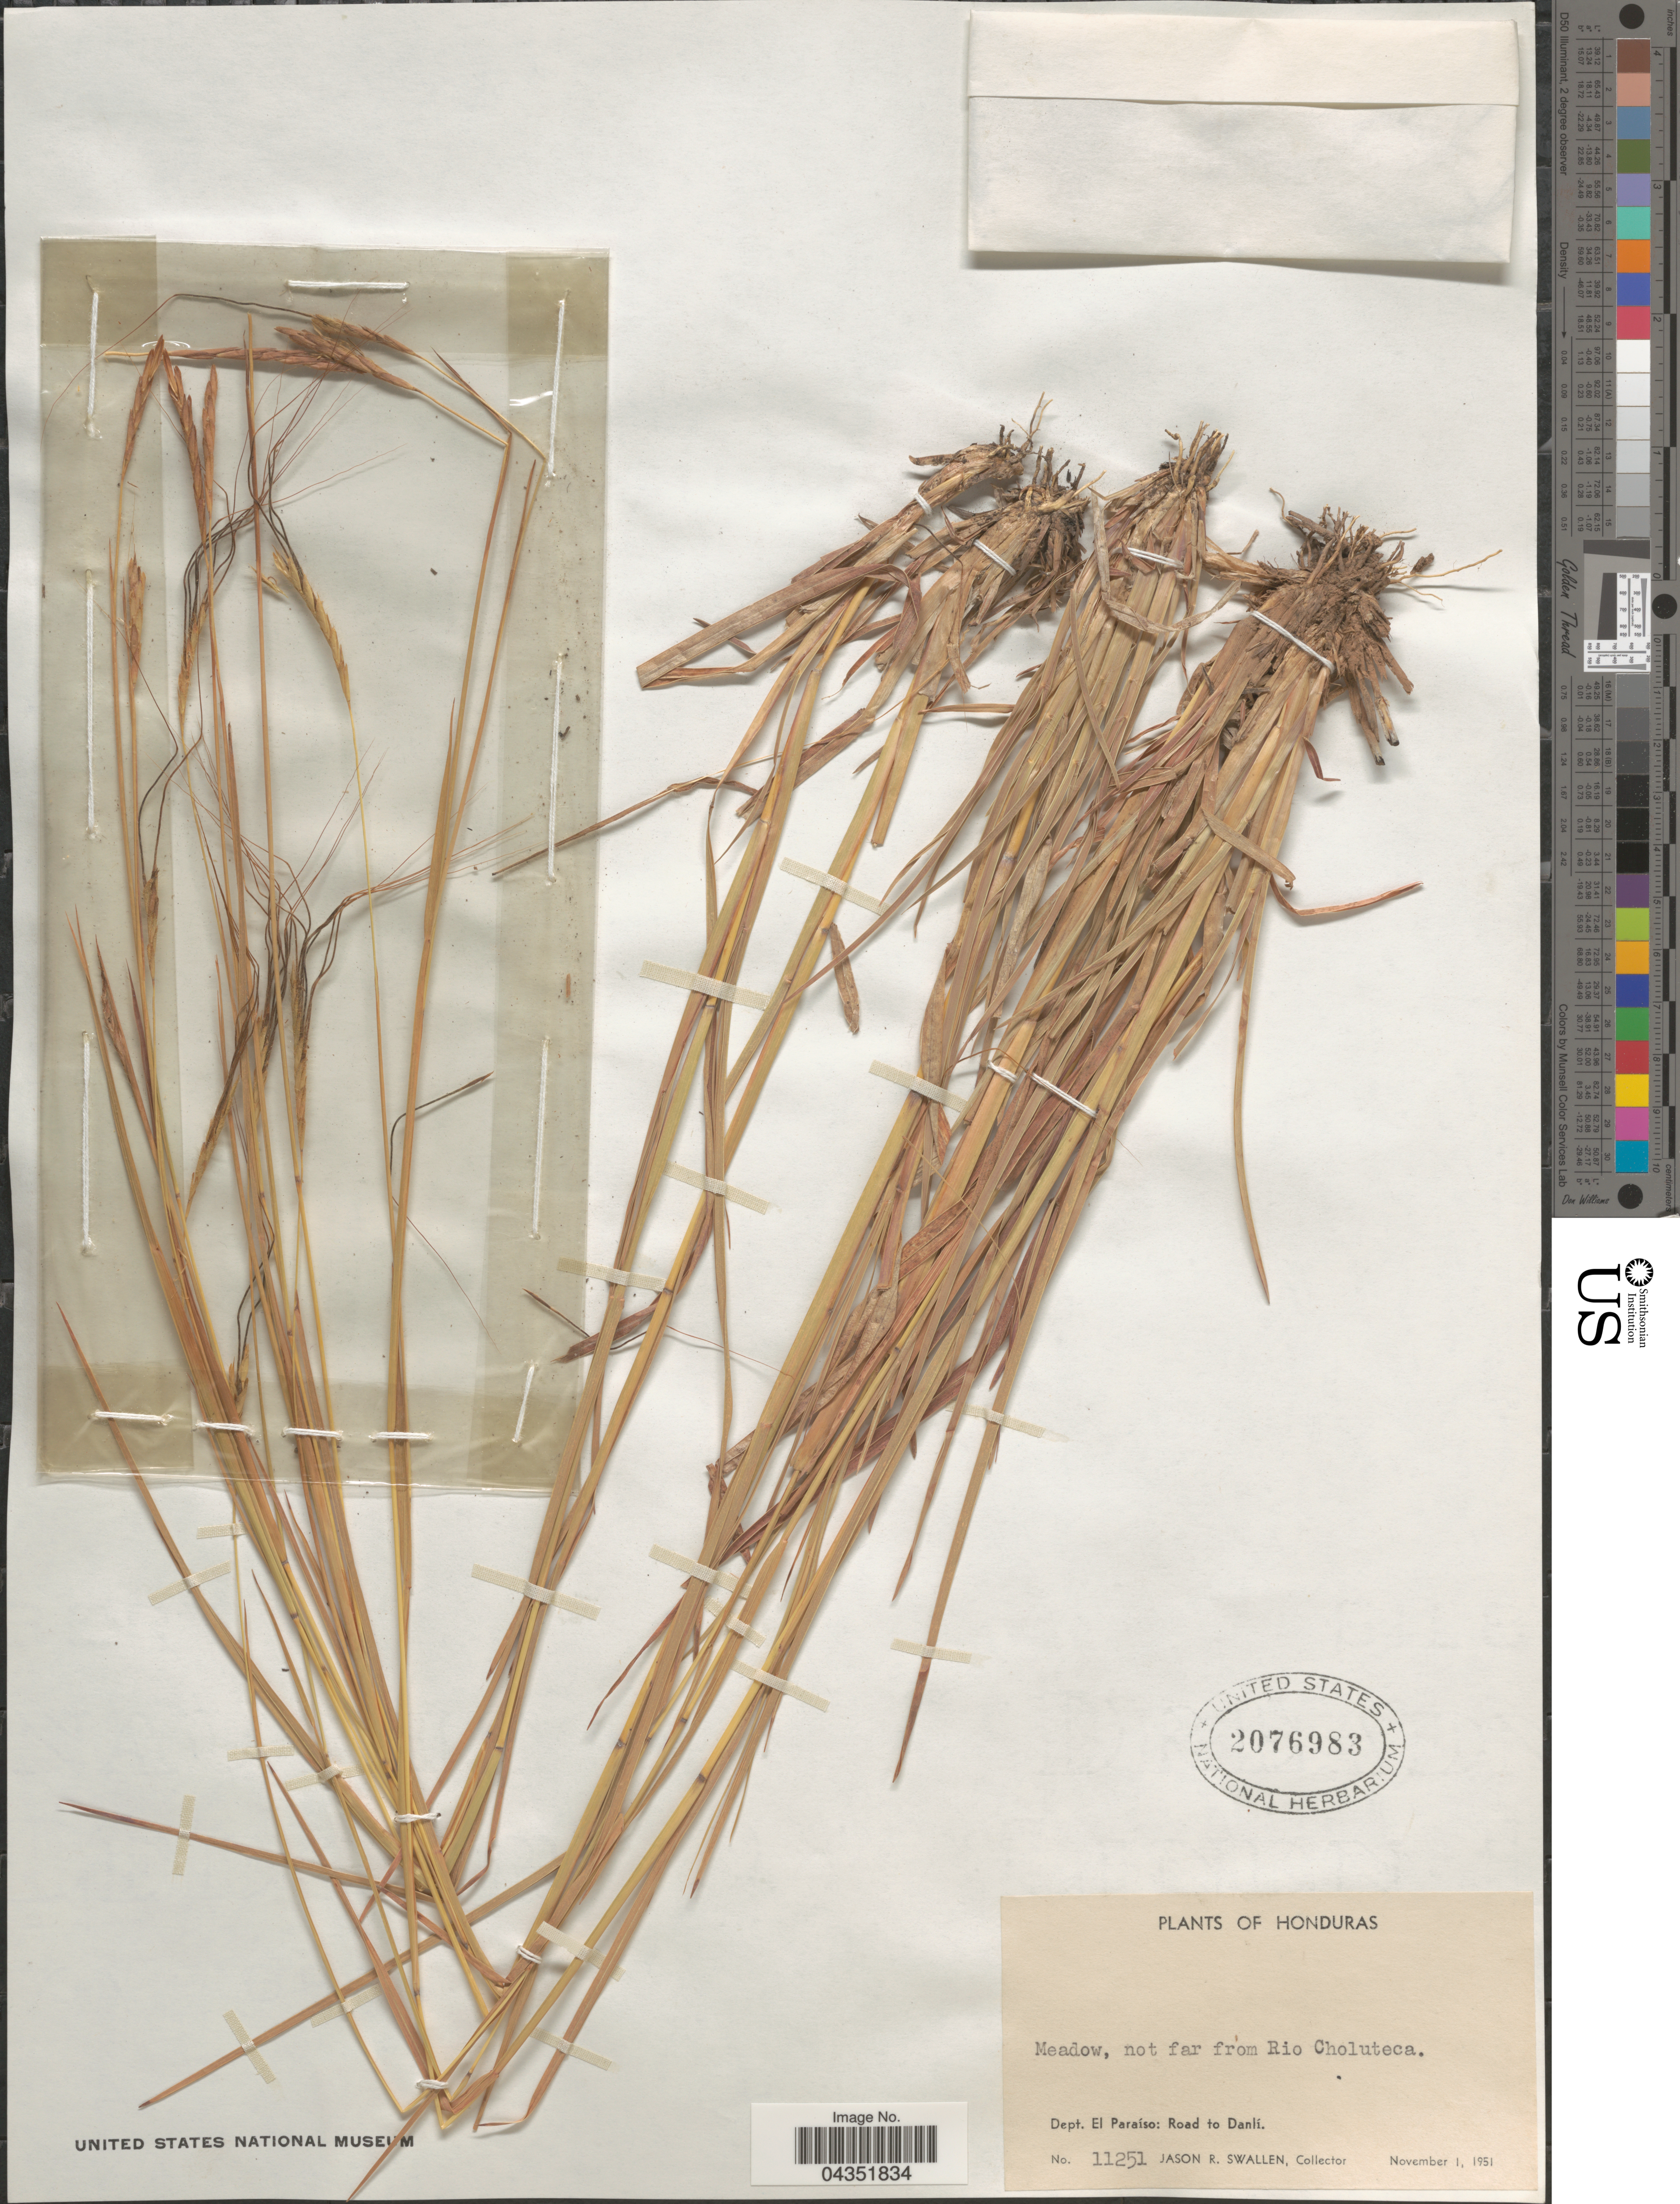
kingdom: Plantae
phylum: Tracheophyta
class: Liliopsida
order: Poales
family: Poaceae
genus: Heteropogon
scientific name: Heteropogon melanocarpus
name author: (Elliott) Benth.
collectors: J. R. Swallen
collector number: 11251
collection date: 1951-11-01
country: Honduras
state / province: El Paraiso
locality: Meadow, not far from Rio Choluteca. Dept. El Paraíso: Road to Danli.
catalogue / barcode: US 2076983